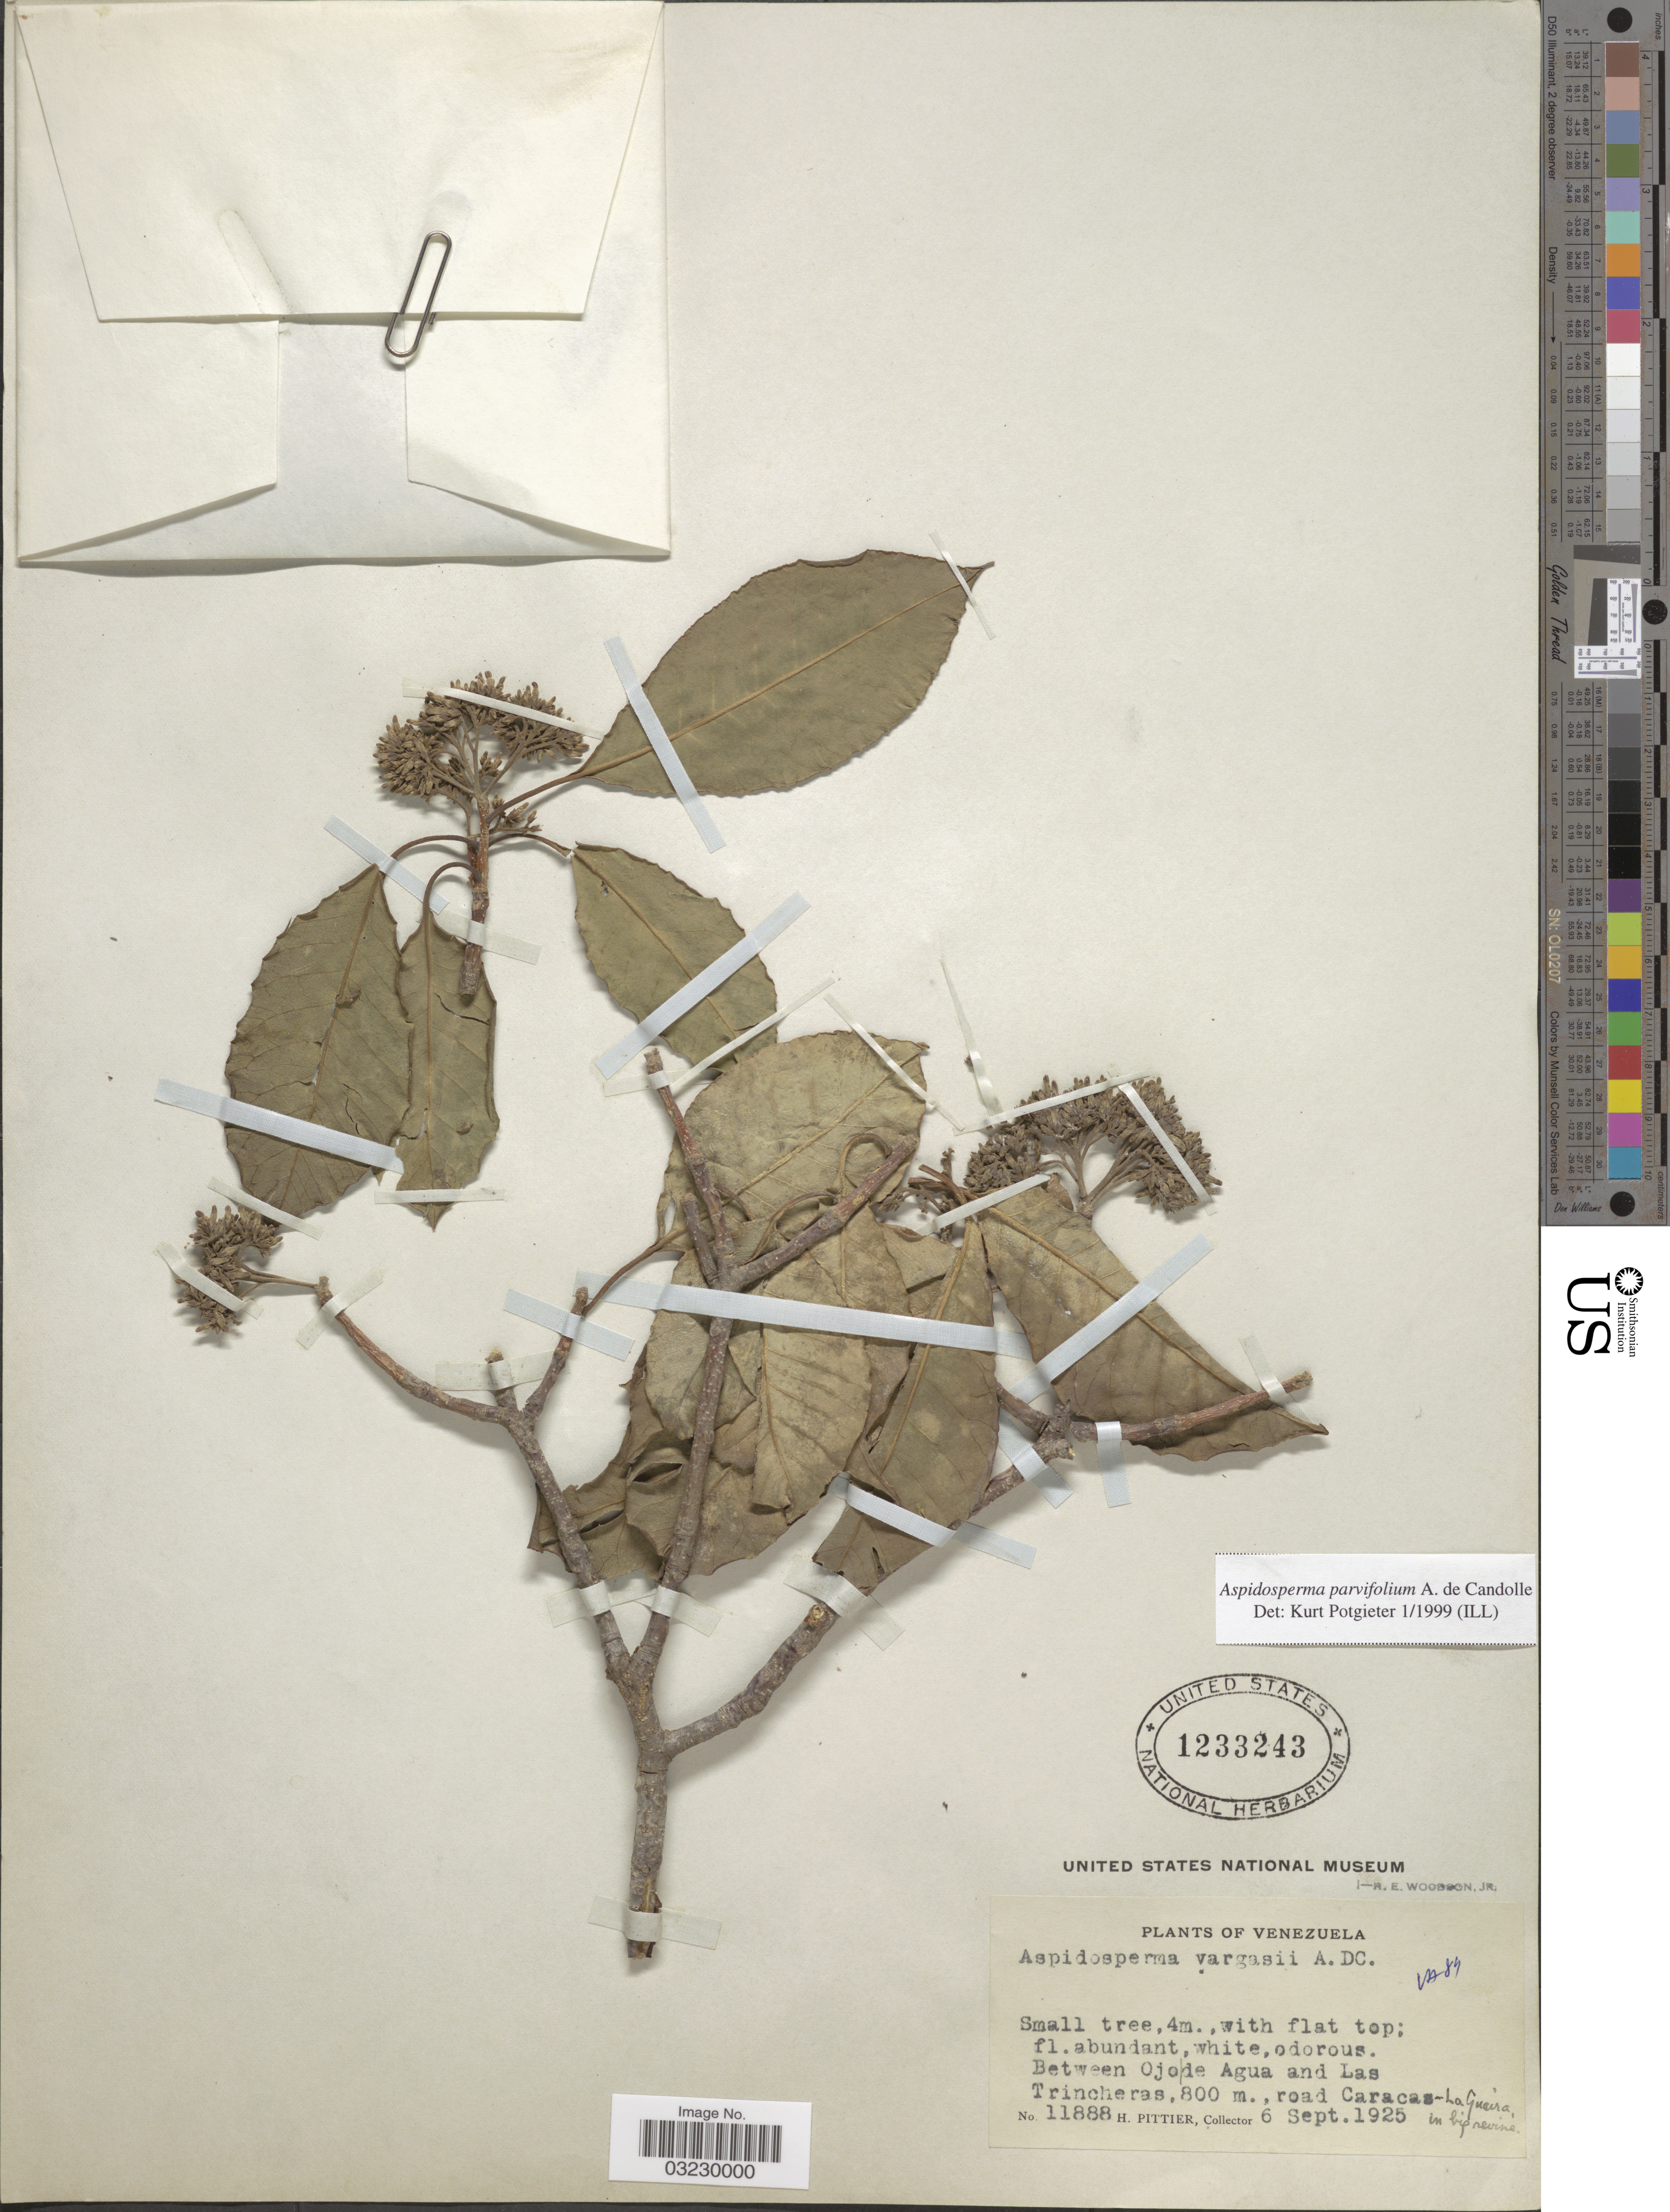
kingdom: Plantae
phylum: Tracheophyta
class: Magnoliopsida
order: Gentianales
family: Apocynaceae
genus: Aspidosperma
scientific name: Aspidosperma parvifolium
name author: A. DC.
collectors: H. F. Pittier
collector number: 11888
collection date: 1925-09-06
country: Venezuela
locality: Between Ojode Agua and Las Trincheras, road Caracas-La Guaira.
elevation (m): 800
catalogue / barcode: US 1233243